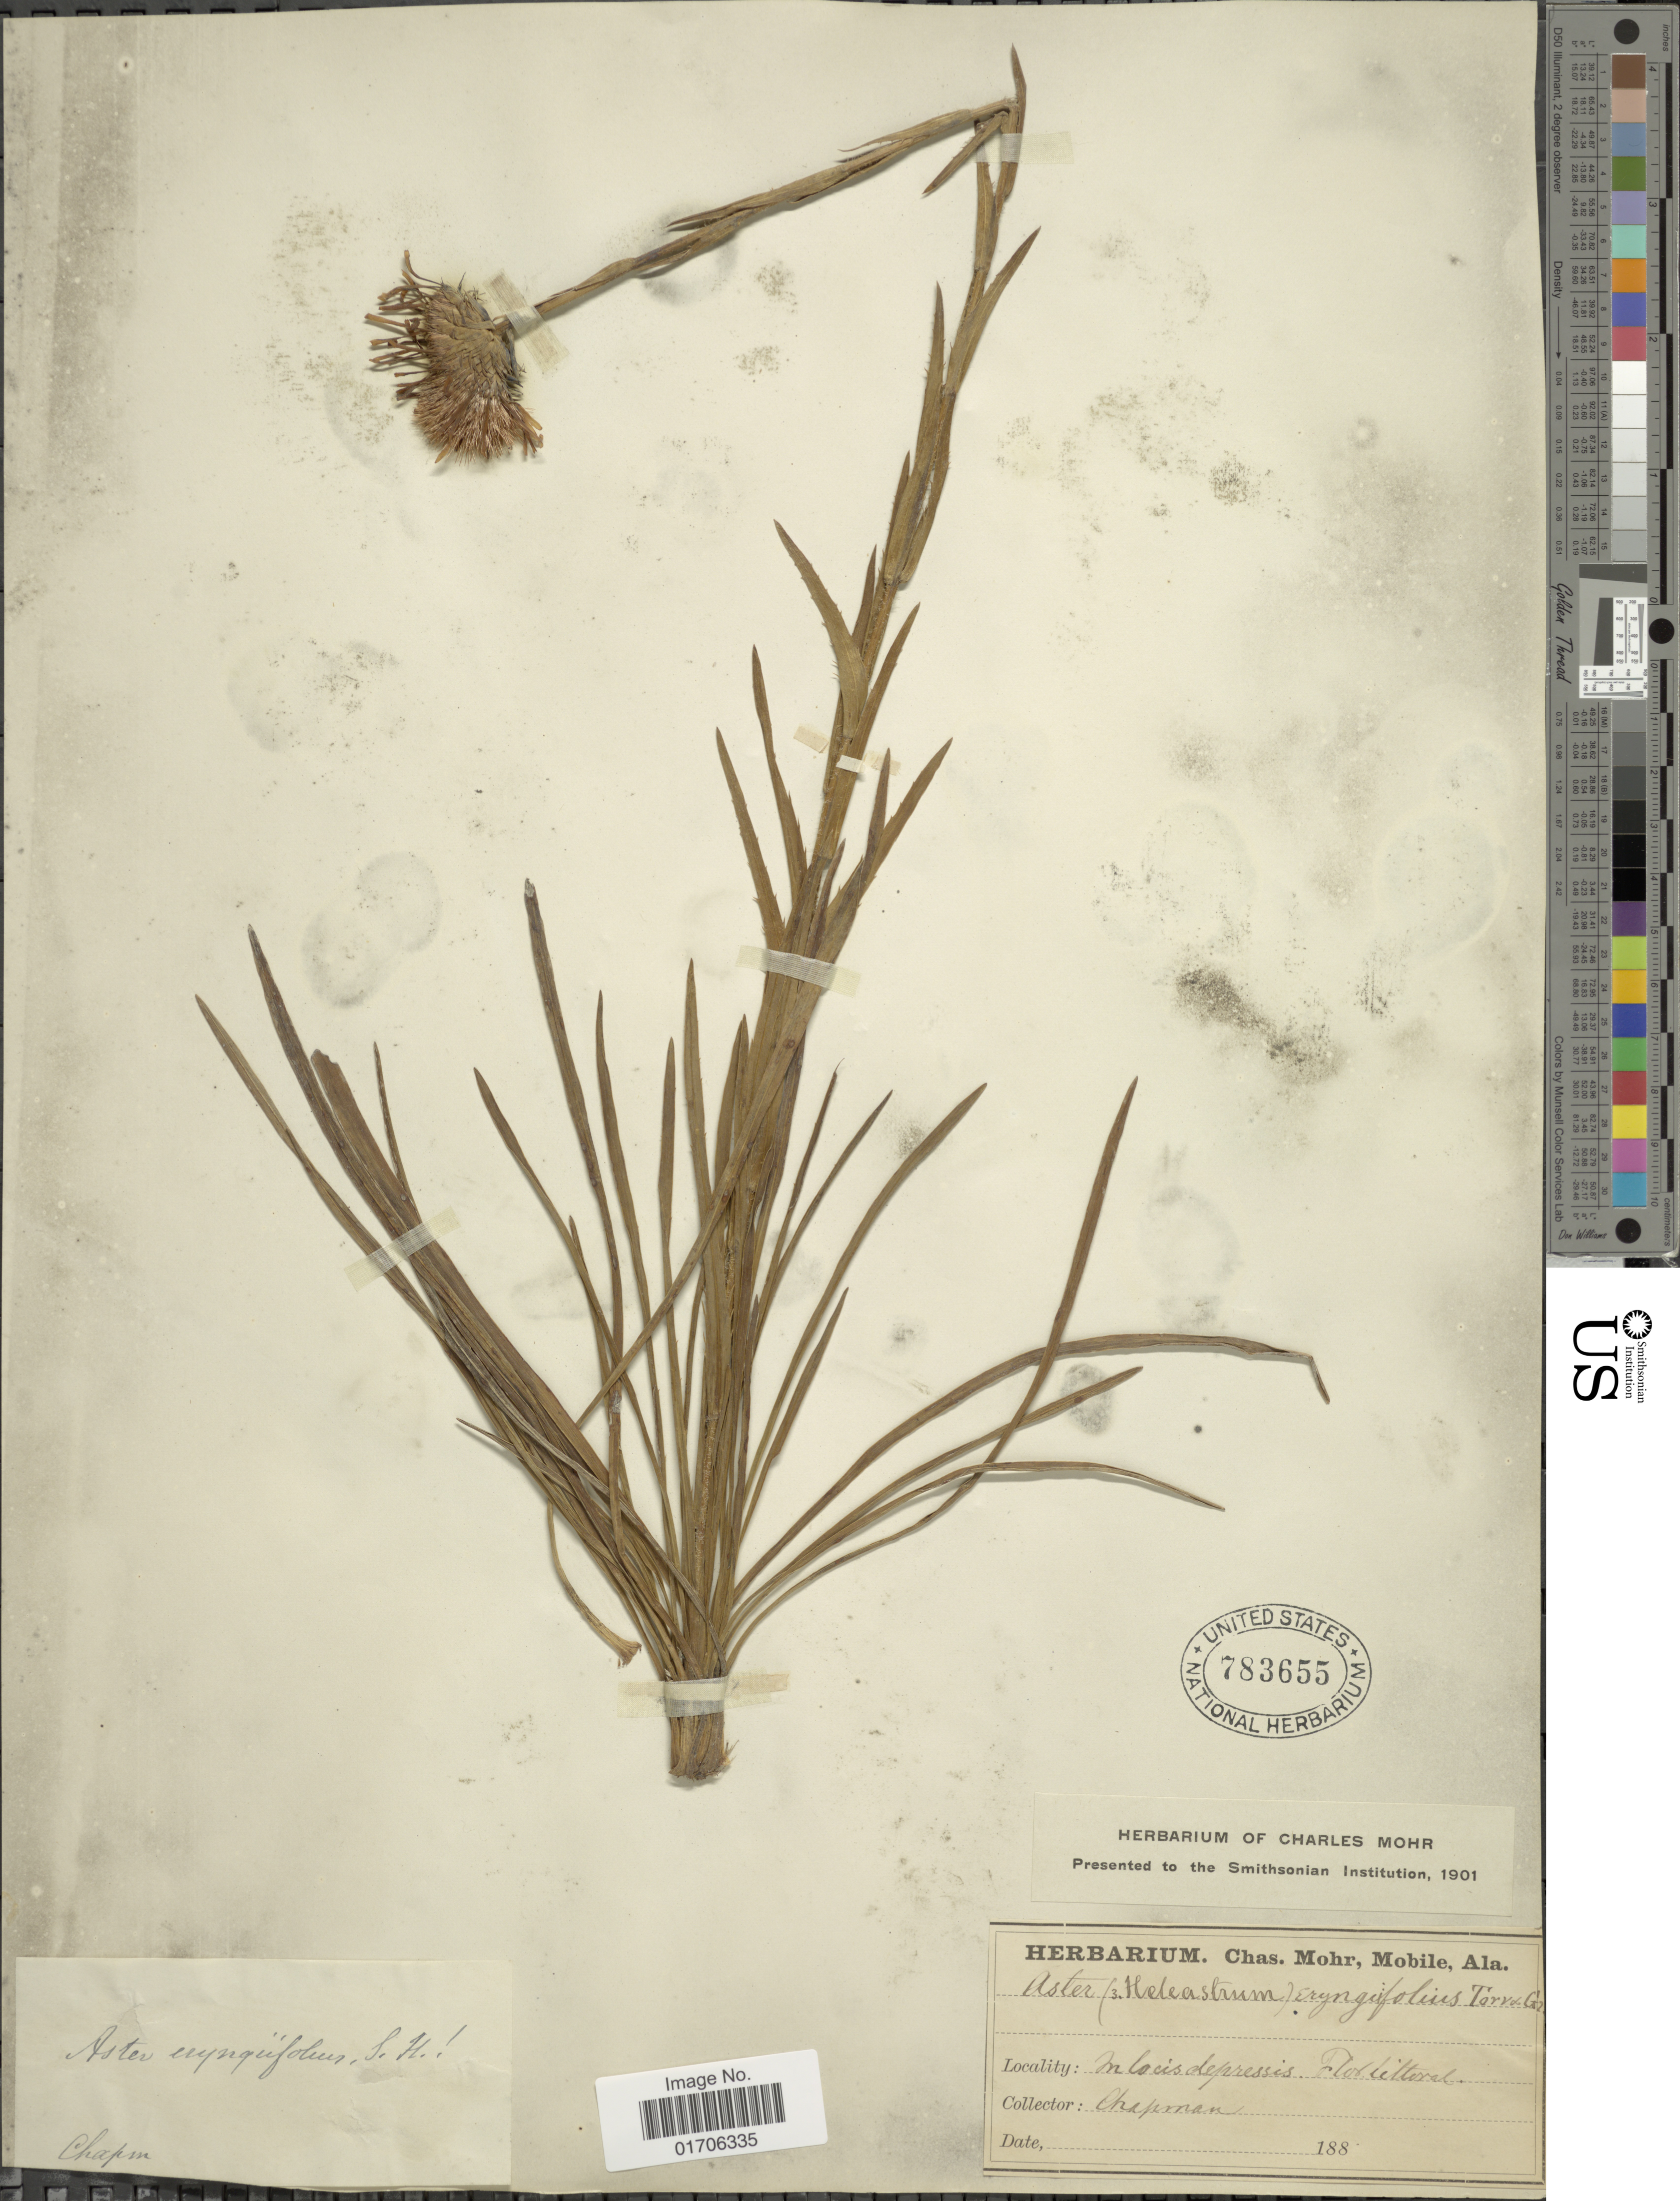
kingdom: Plantae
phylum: Tracheophyta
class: Magnoliopsida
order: Asterales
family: Asteraceae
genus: Eurybia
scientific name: Eurybia eryngiifolia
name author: (Torr. & A. Gray) G.L. Nesom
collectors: A. Chapman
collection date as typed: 188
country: United States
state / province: Florida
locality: In locis depressis. Flor littoral.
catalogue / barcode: US 783655